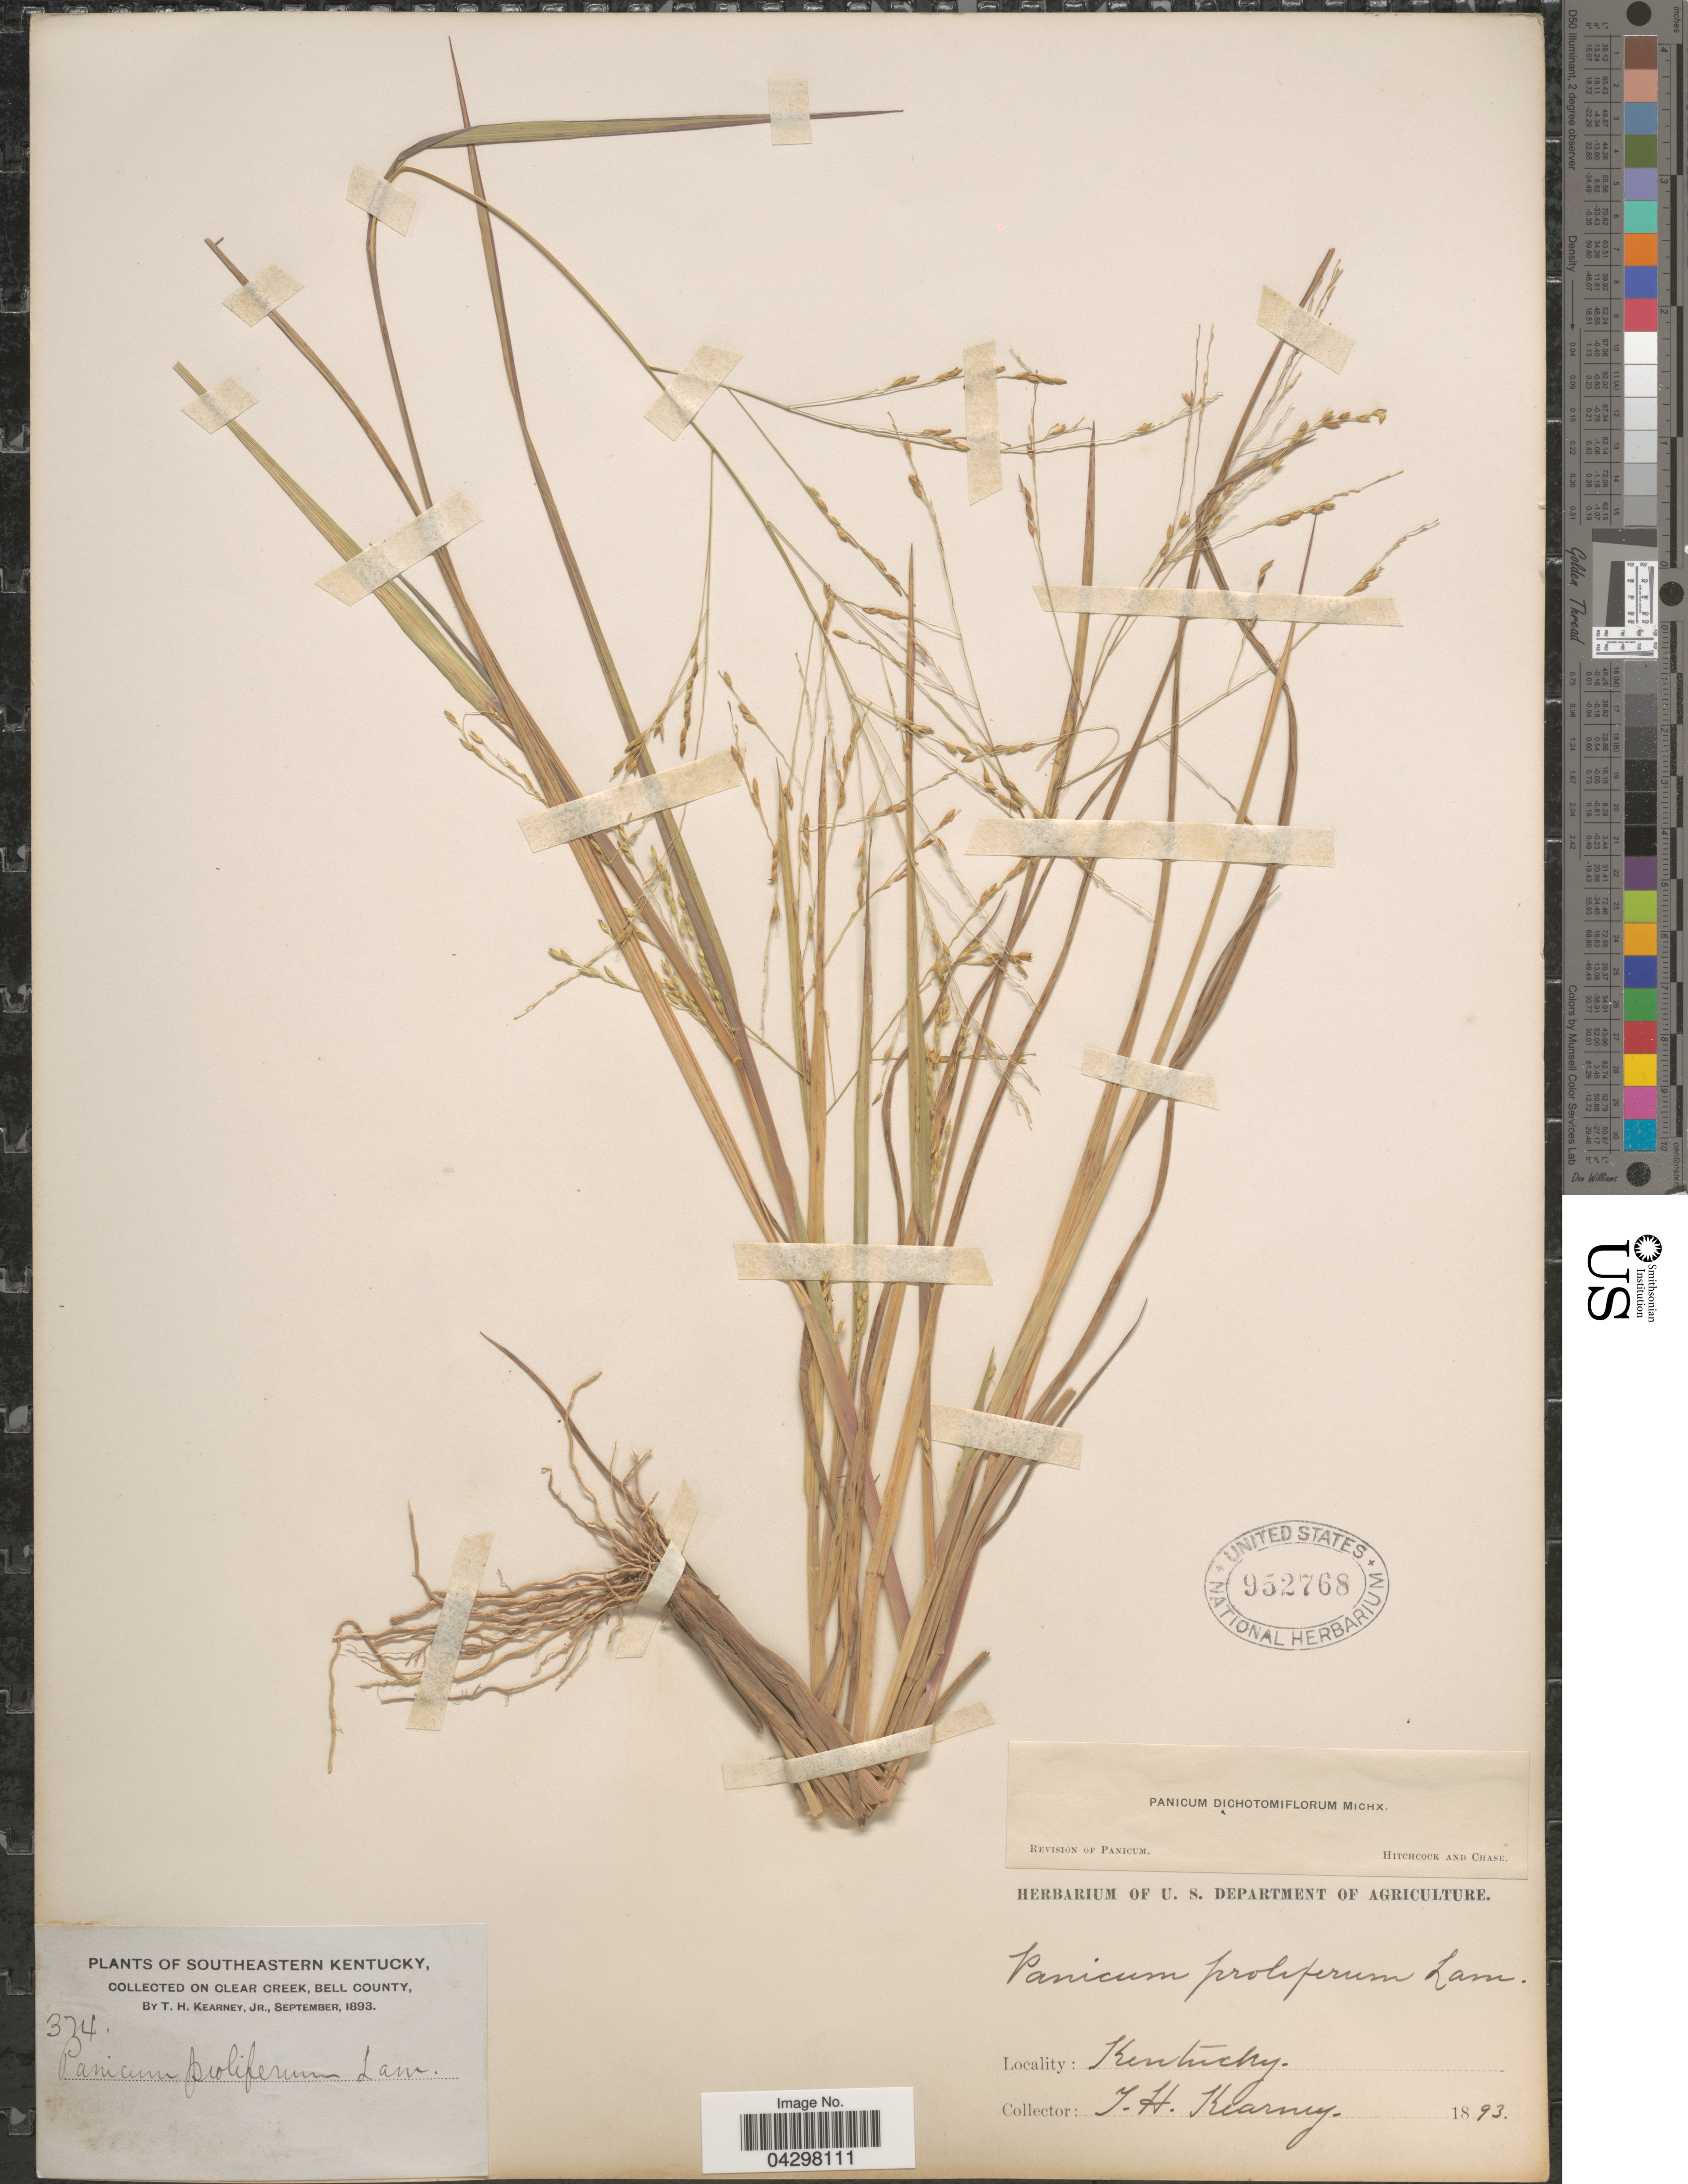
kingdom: Plantae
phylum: Tracheophyta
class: Liliopsida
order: Poales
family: Poaceae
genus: Panicum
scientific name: Panicum dichotomiflorum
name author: Michx.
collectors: T. H. Kearney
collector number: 374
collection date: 1893-09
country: United States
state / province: Kentucky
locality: Southeastern Kentucky. On Clear Creek, Bell County.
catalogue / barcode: US 952768